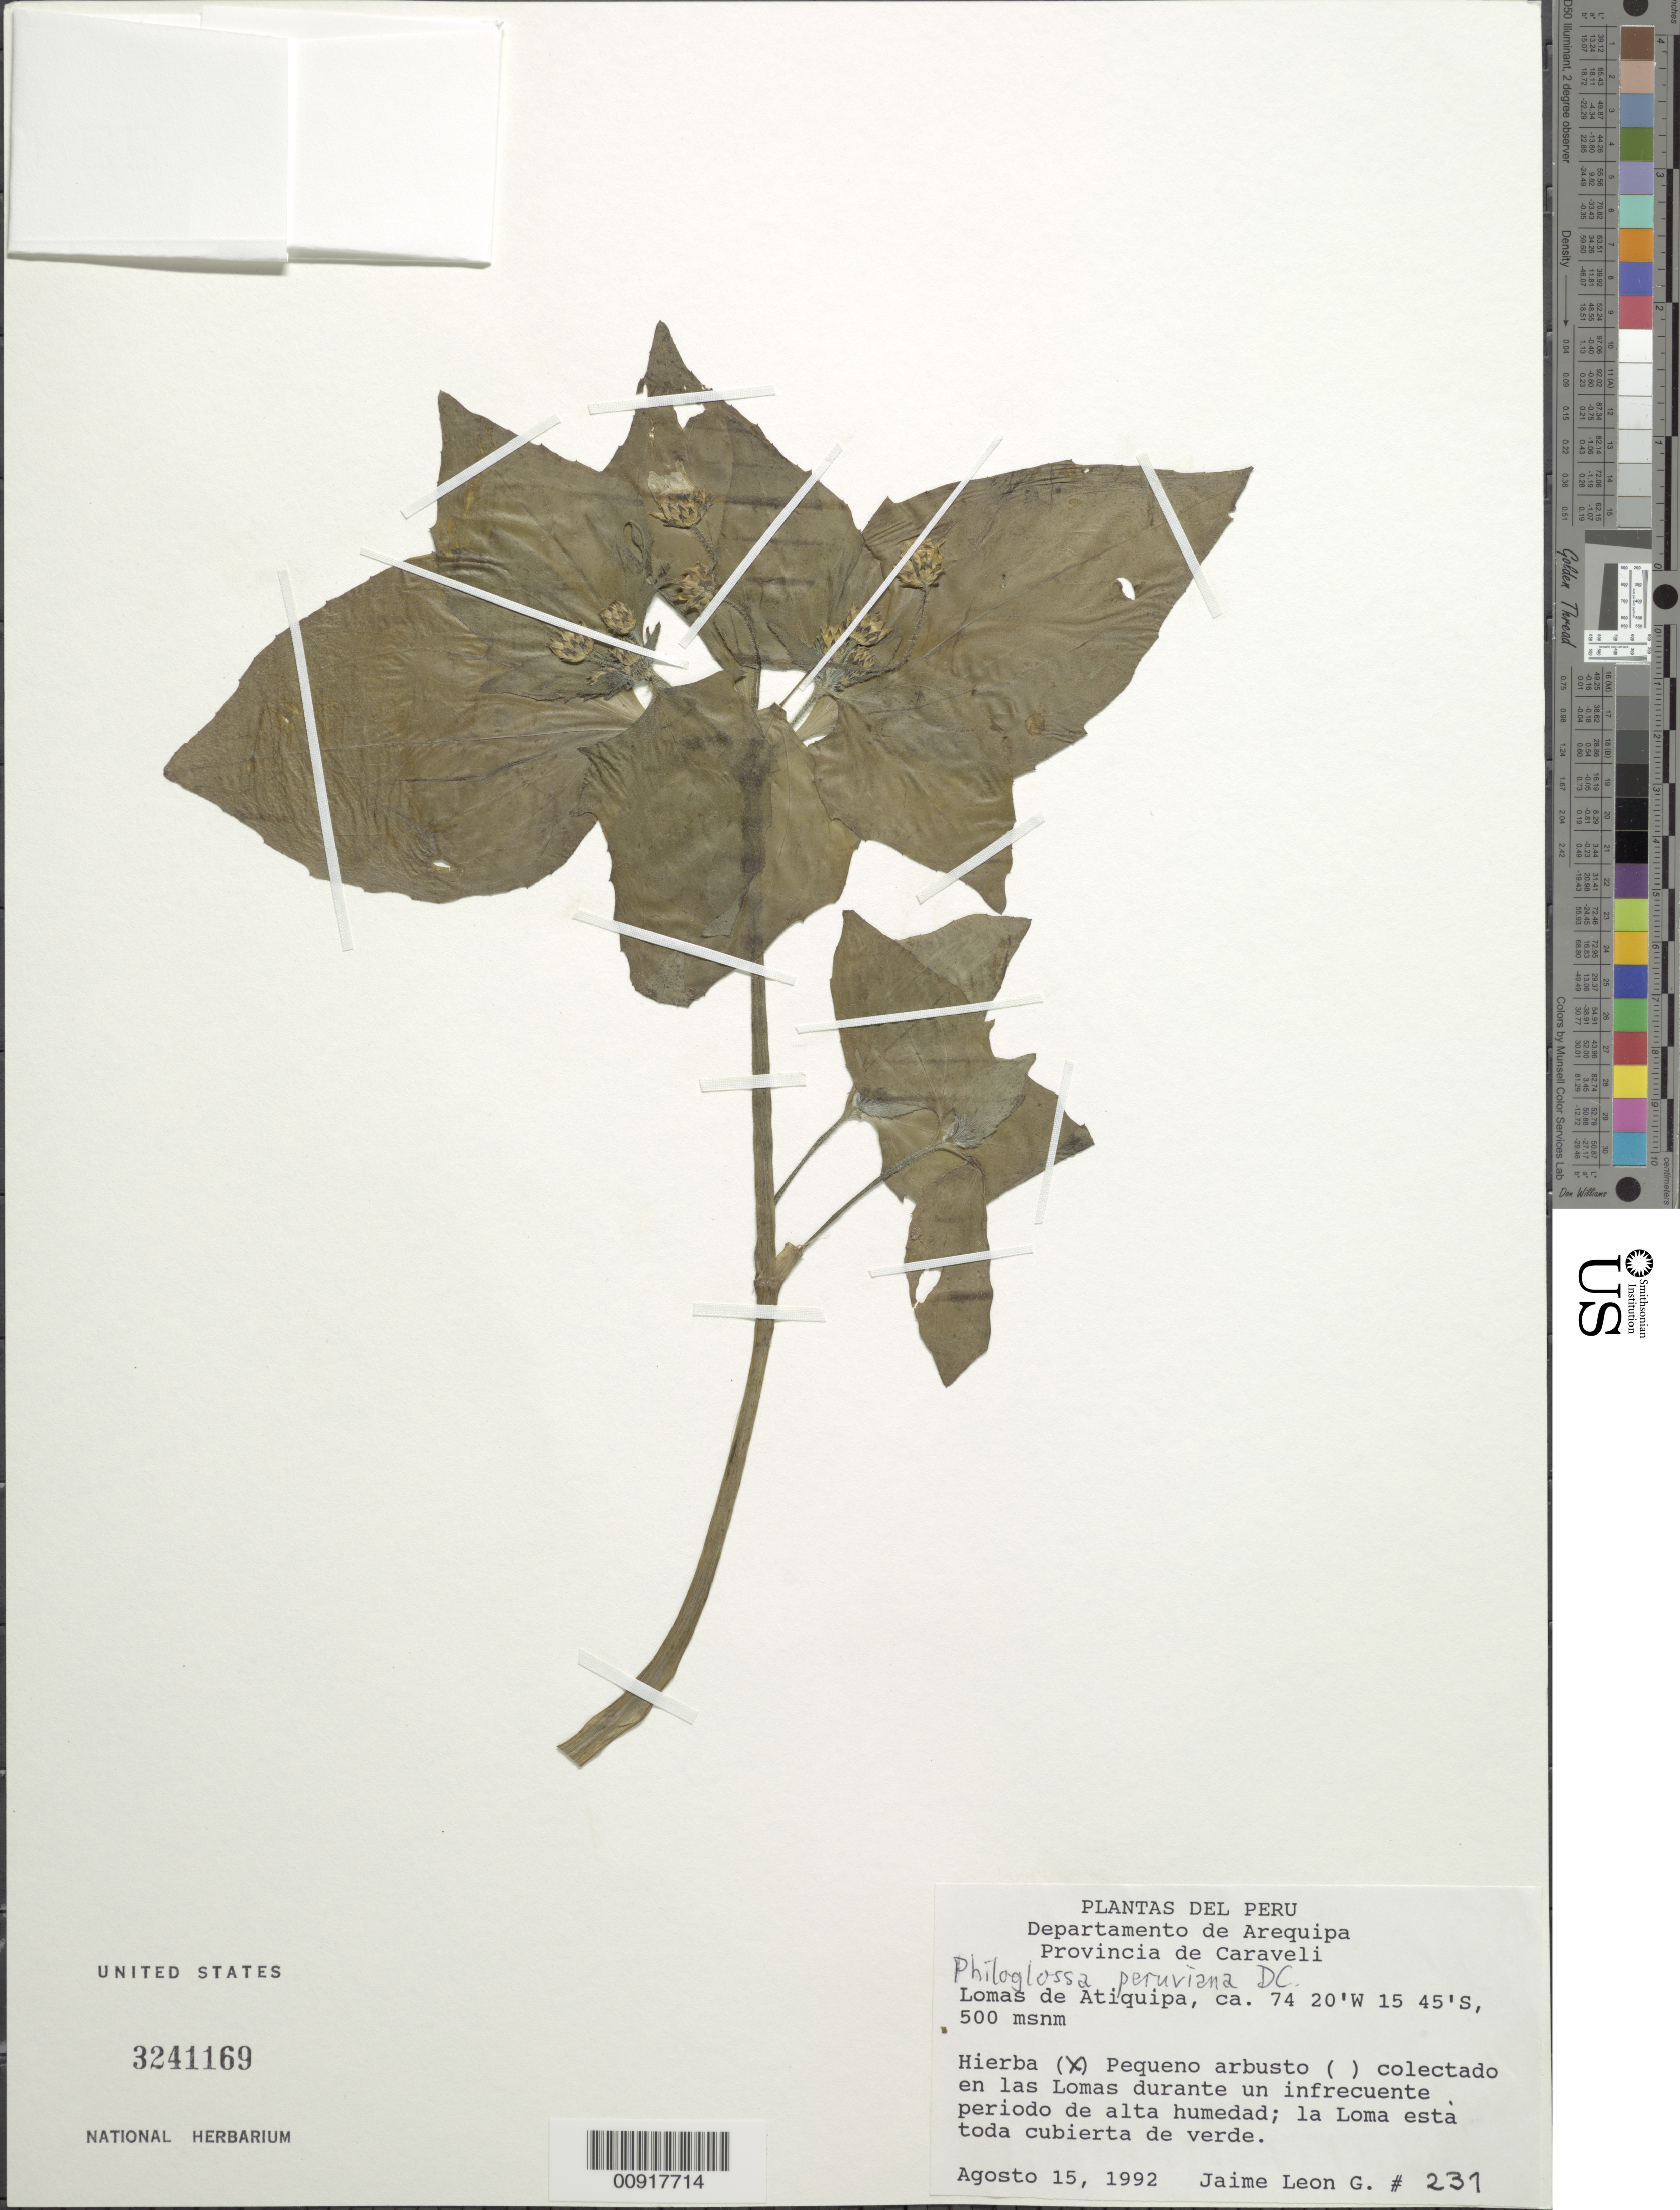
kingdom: Plantae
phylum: Tracheophyta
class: Magnoliopsida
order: Asterales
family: Asteraceae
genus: Philoglossa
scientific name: Philoglossa peruviana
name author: DC.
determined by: Robinson, Harold E., (US)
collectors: J. Leon G.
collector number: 237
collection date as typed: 15 August 1992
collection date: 1992-08-15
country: Peru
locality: Prov. Caraveli, Dpto. Arequipa, Lomas de Atiquipa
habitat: Lomas, la loma esta toda cubierta de verde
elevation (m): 500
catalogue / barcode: US 3241169